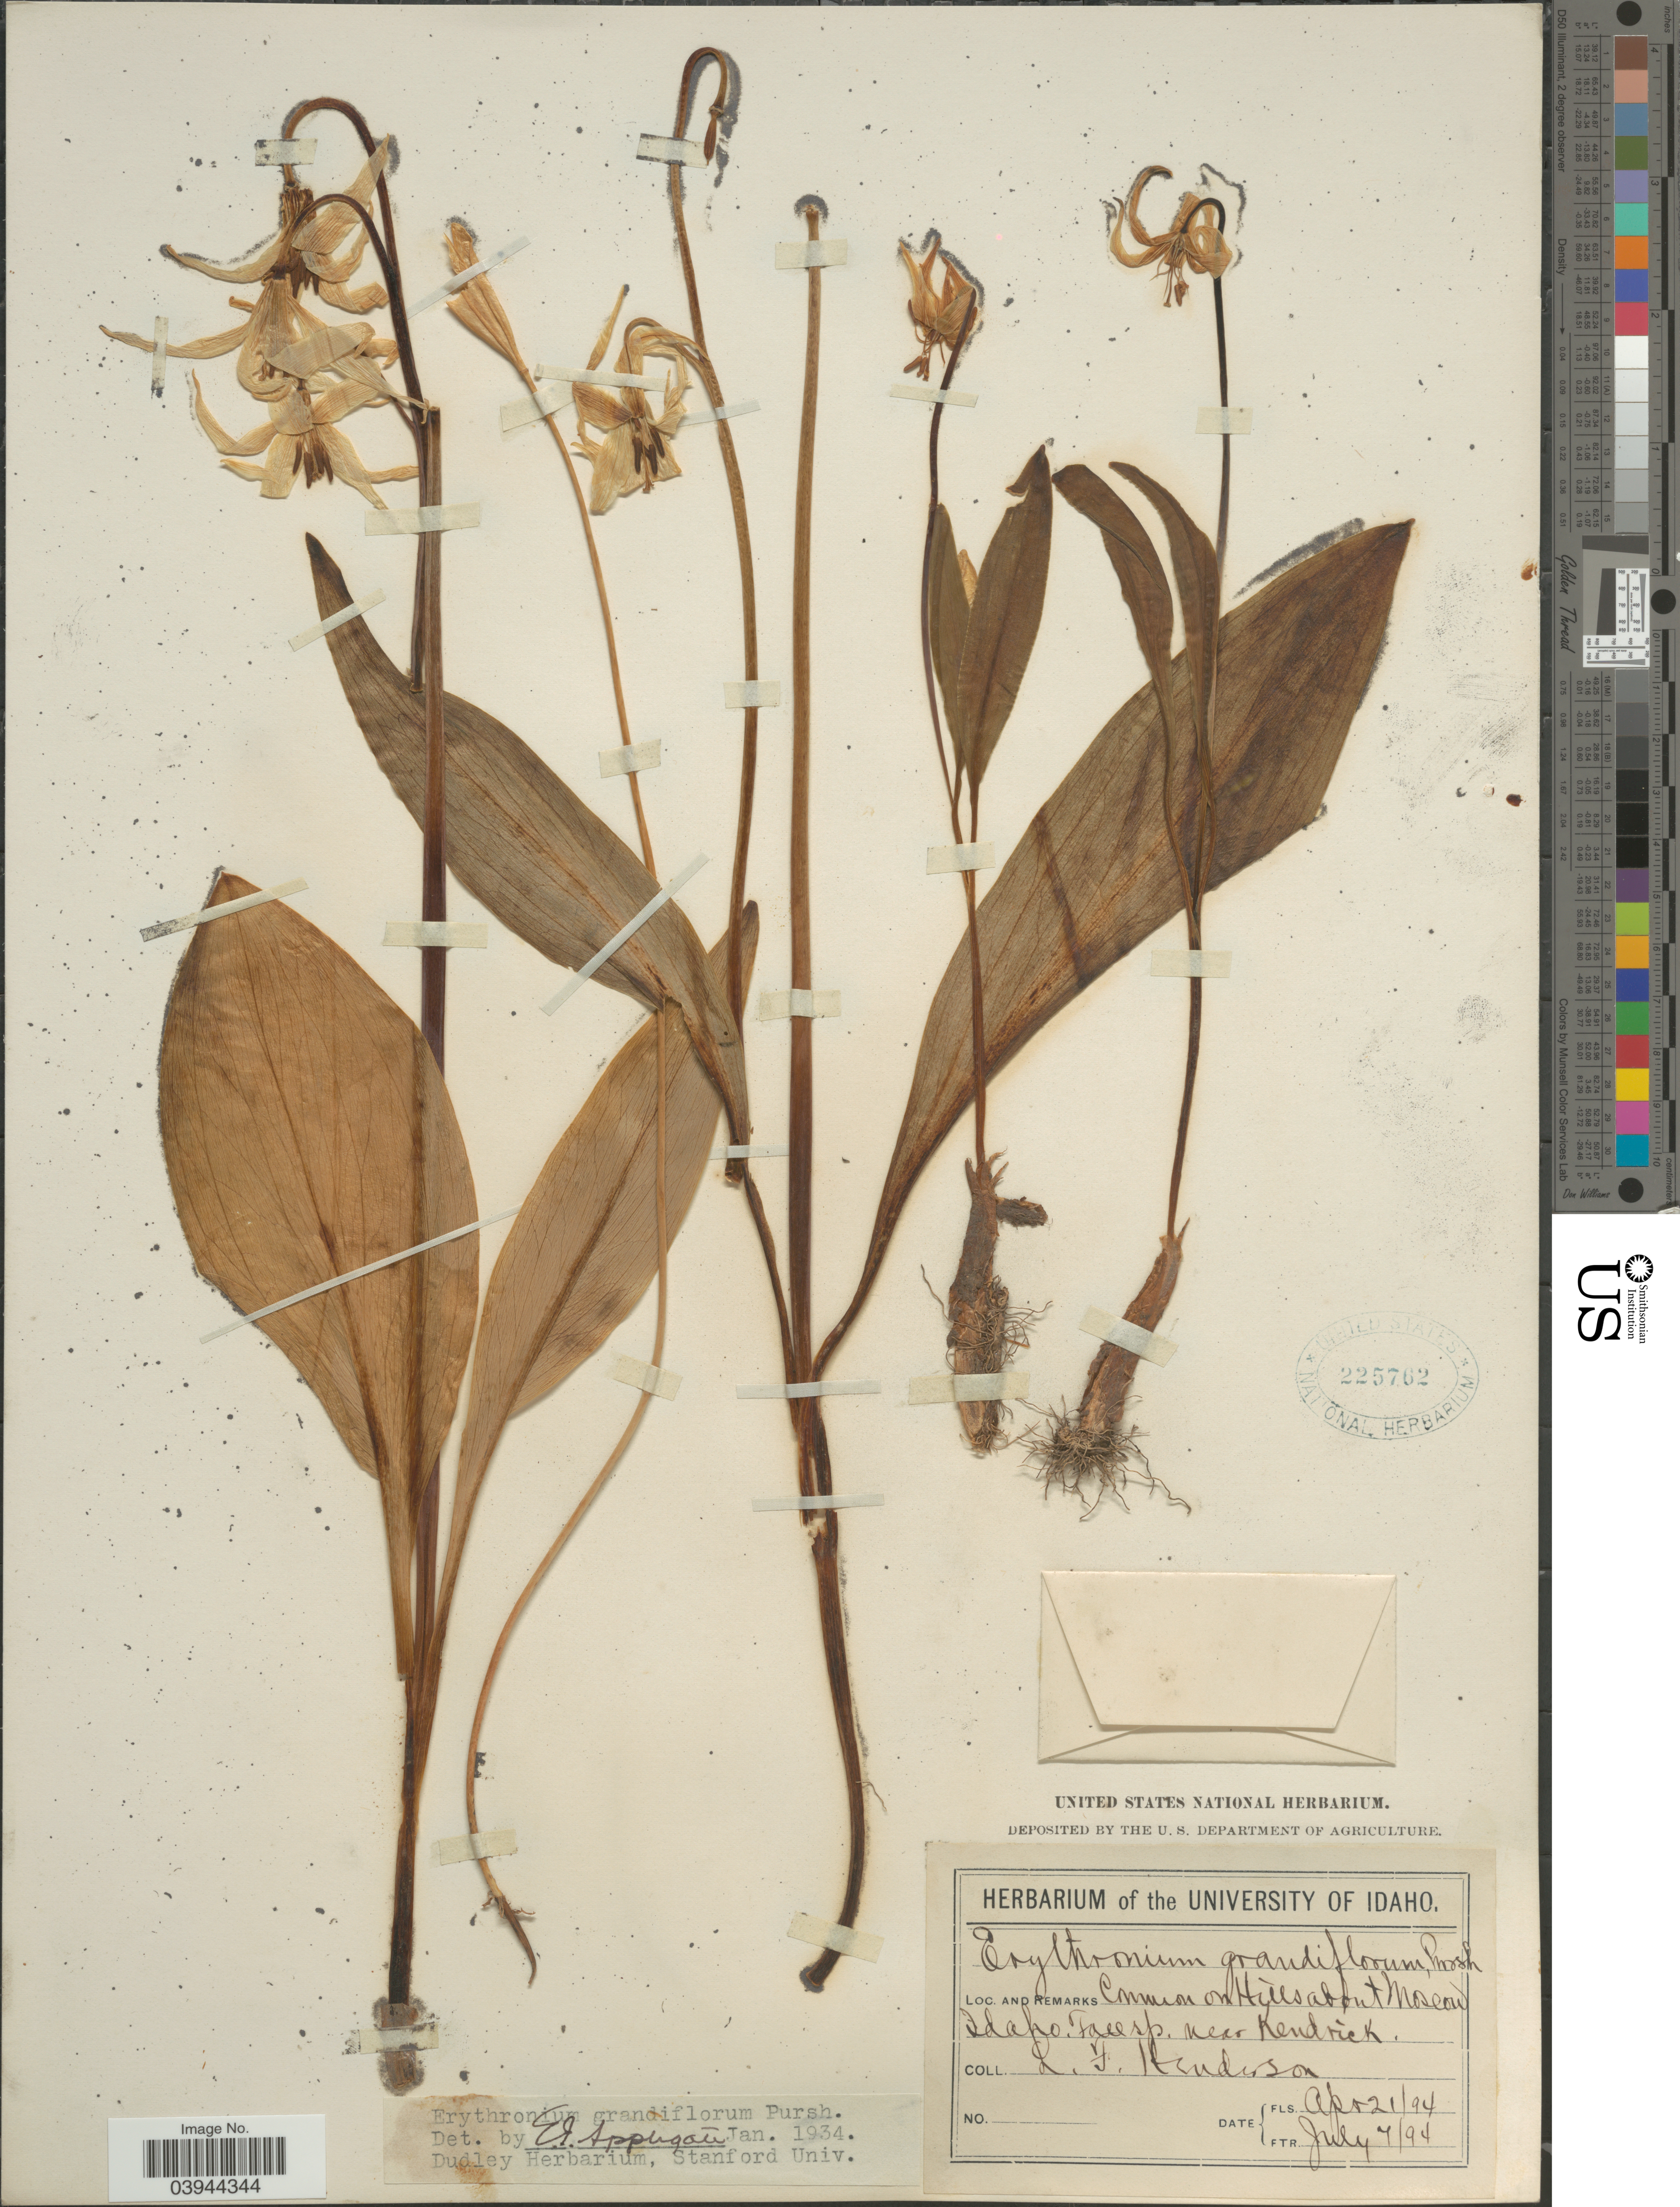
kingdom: Plantae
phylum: Tracheophyta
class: Liliopsida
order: Liliales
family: Liliaceae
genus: Erythronium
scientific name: Erythronium grandiflorum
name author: Pursh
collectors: L. Henderson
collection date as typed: Transcribed d/m/y: 21/4/94 to 7/7/94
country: United States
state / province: Idaho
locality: Common on Hills about Moscow. Fall sp. near Kendrick.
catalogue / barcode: US 225762